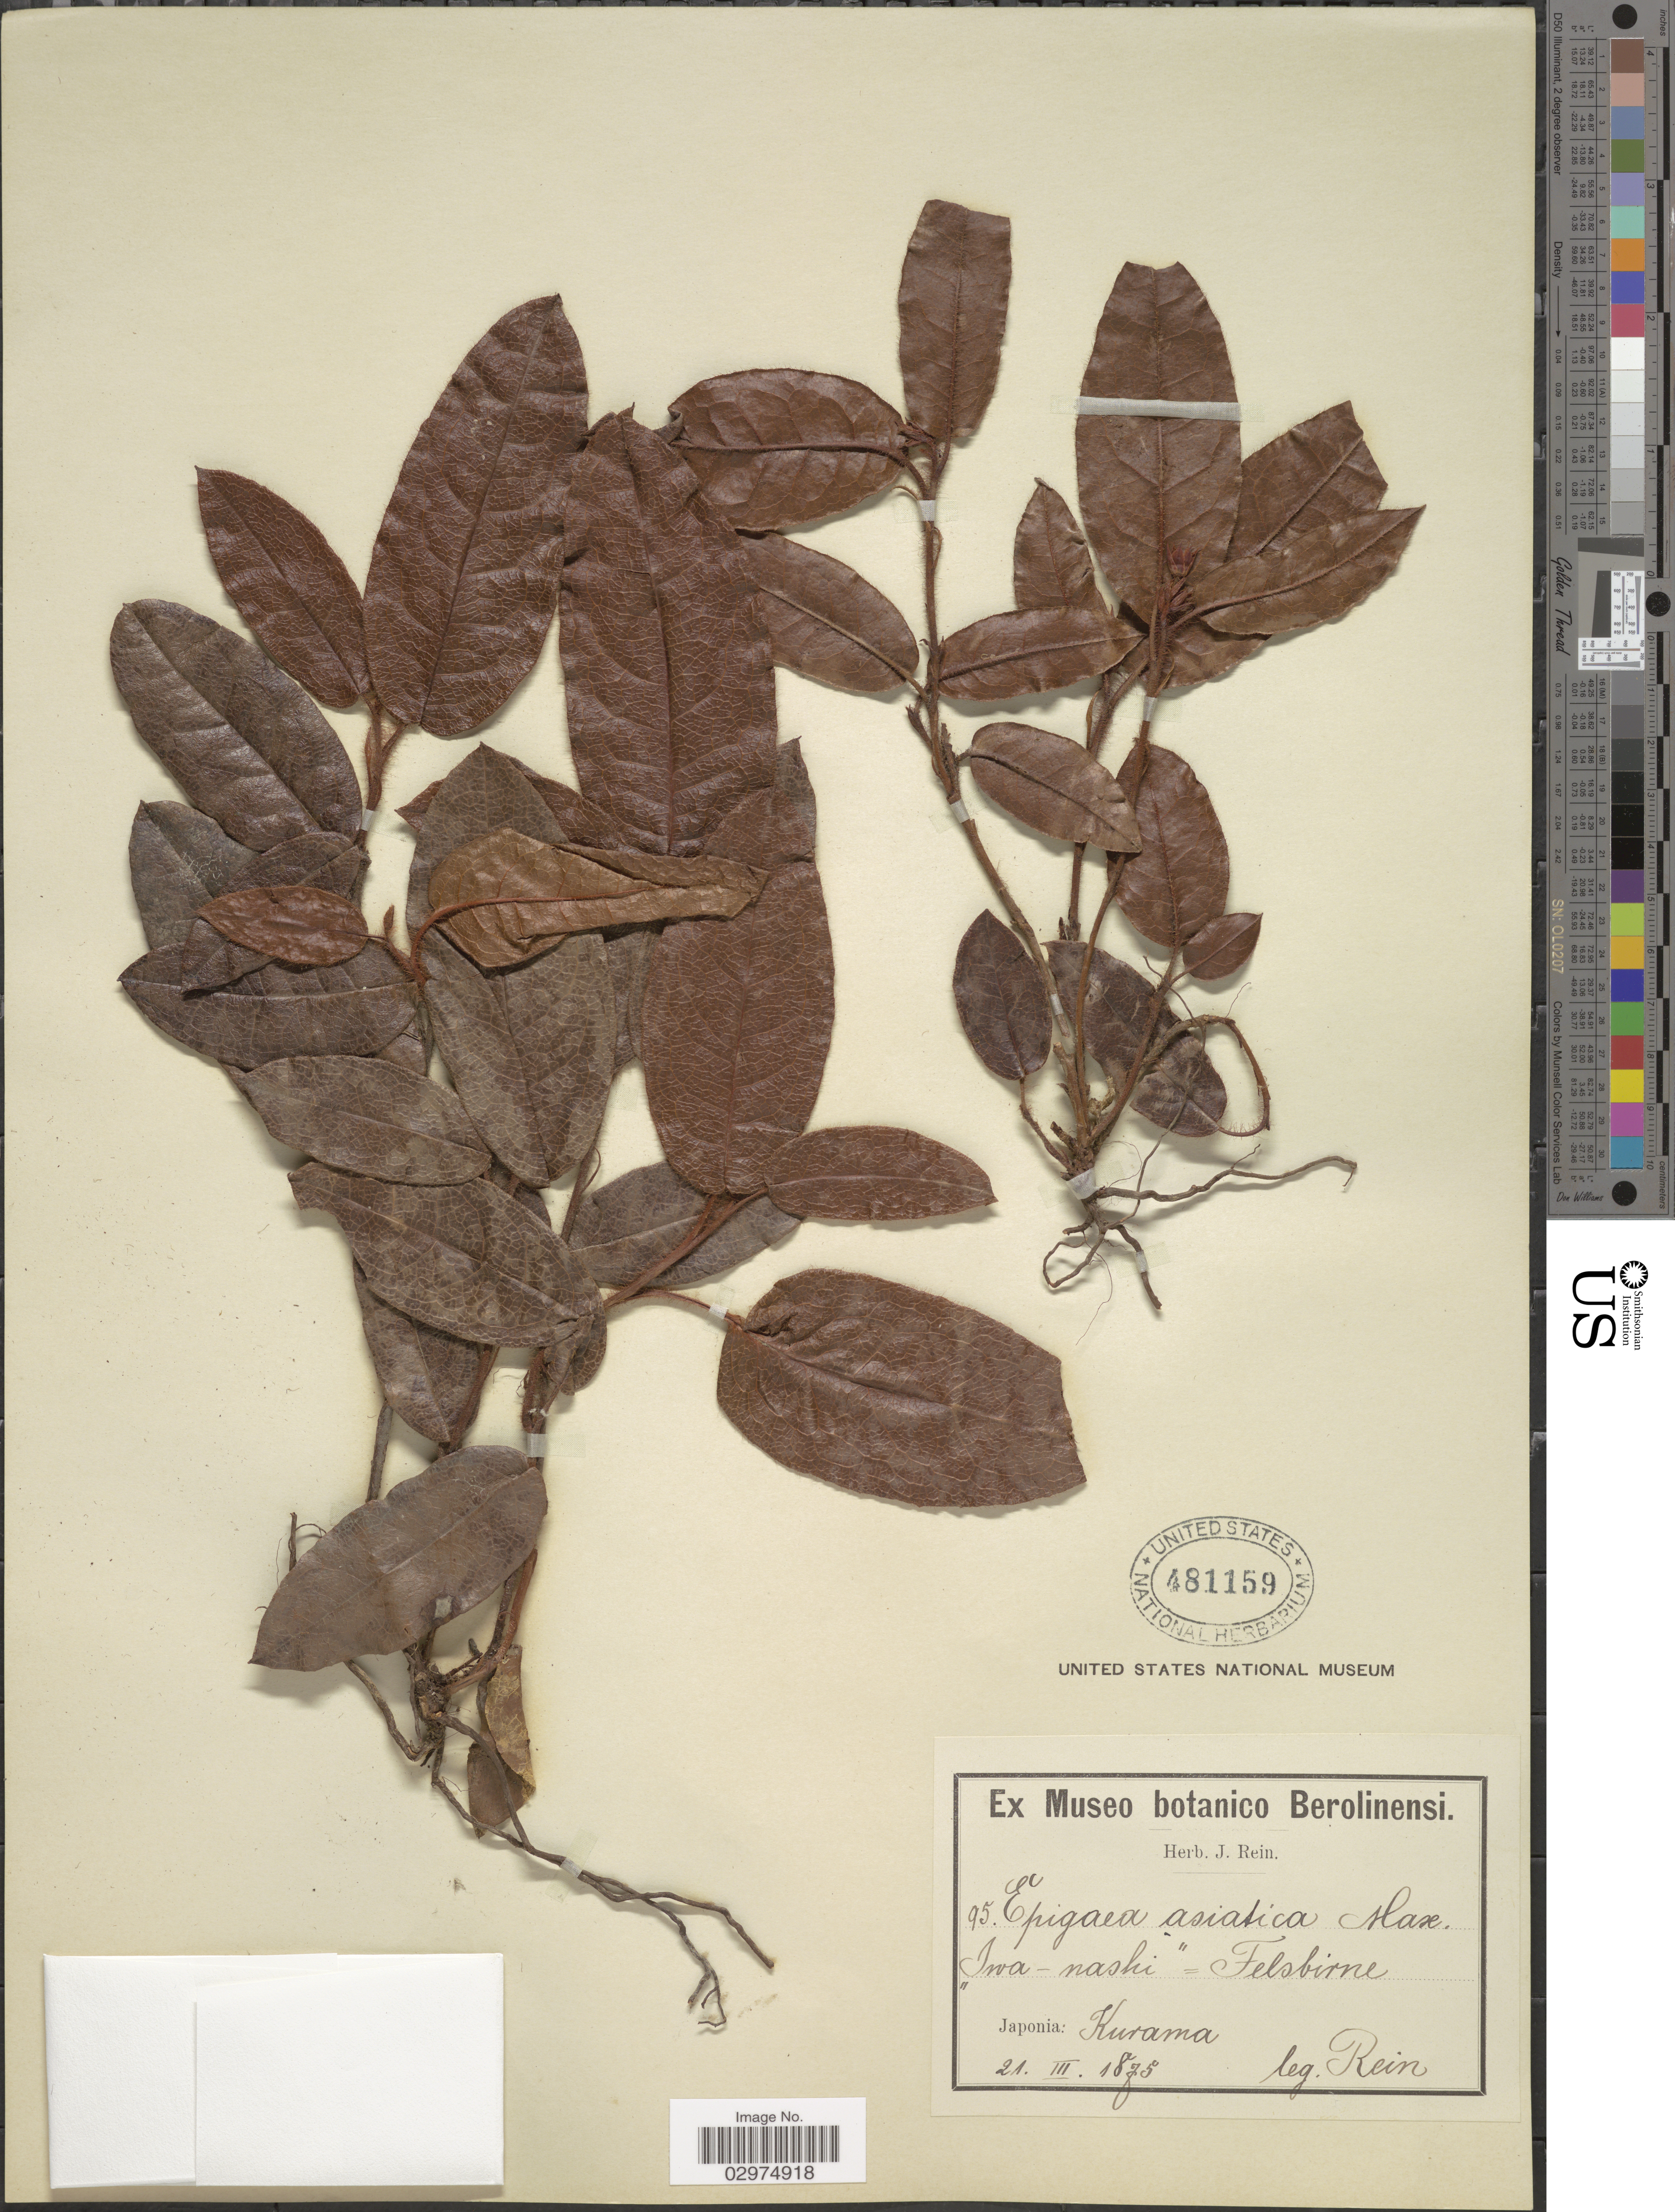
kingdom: Plantae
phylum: Tracheophyta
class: Magnoliopsida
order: Ericales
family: Ericaceae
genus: Epigaea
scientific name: Epigaea asiatiea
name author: Maxim.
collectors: J. Rein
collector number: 95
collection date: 1875-03-21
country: Japan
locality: Kurama.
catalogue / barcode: US 481159